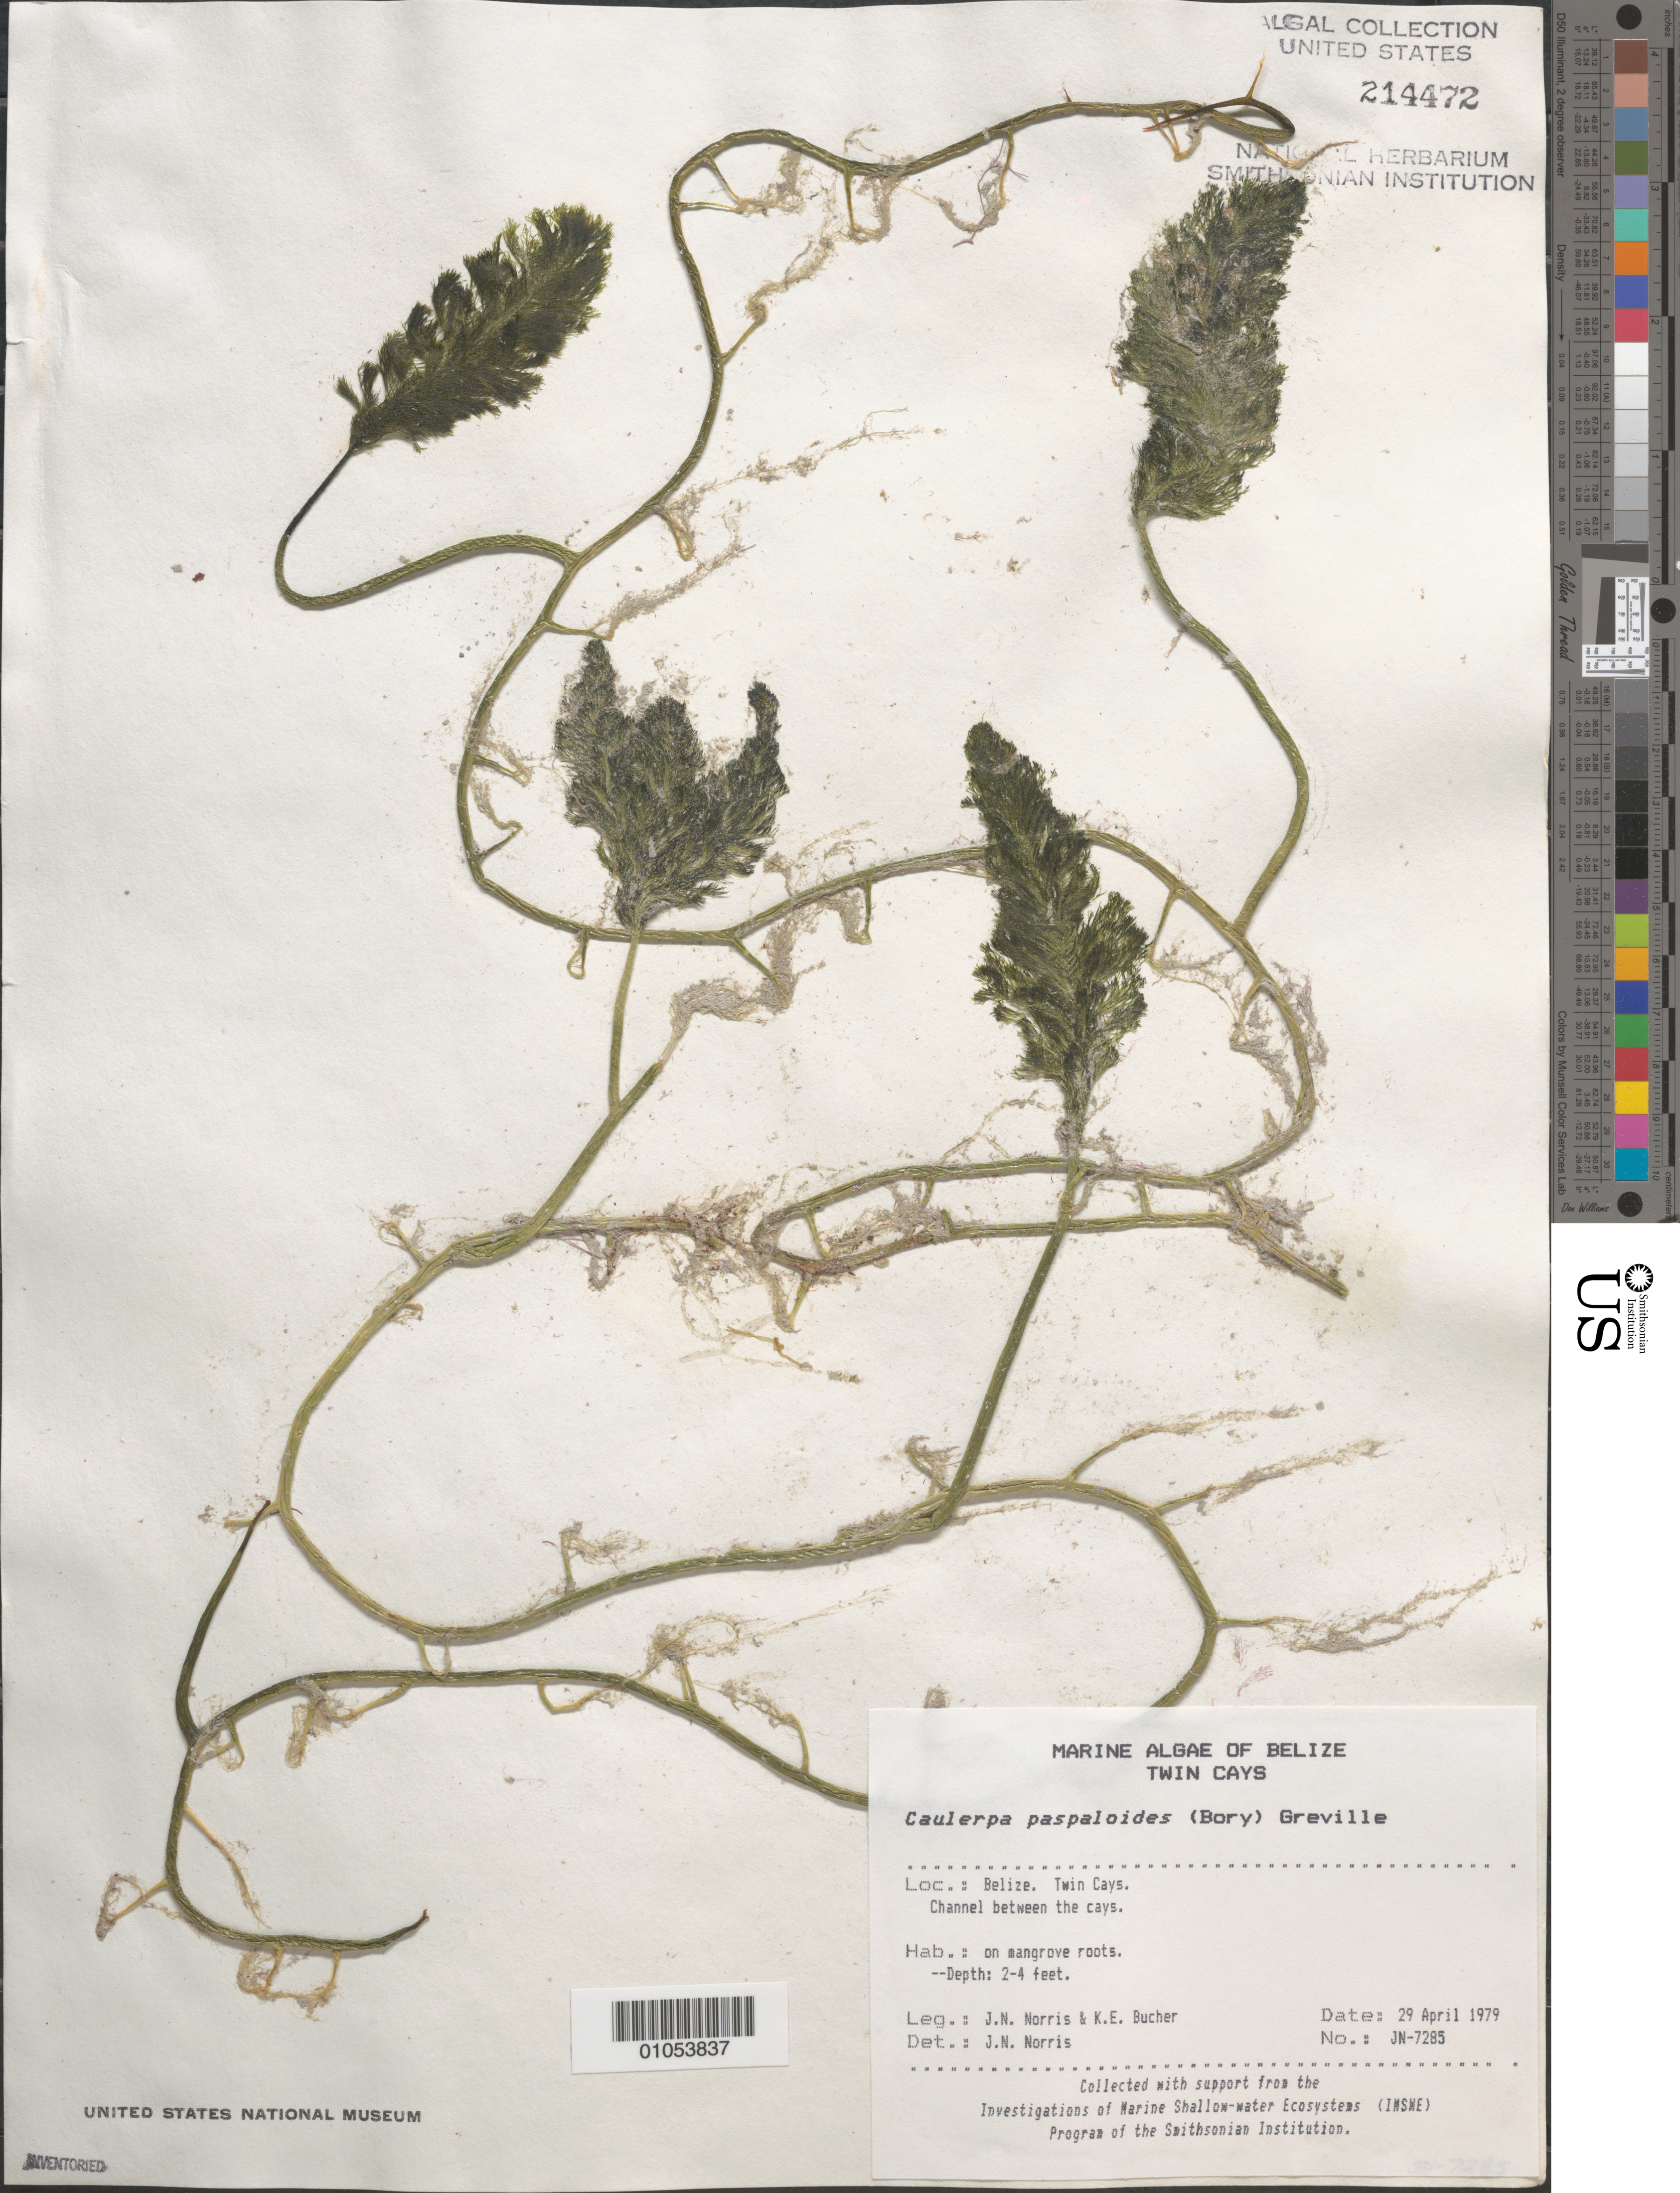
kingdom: Plantae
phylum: Chlorophyta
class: Ulvophyceae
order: Bryopsidales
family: Caulerpaceae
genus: Caulerpa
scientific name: Caulerpa paspaloides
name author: (Bory) Grev.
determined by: Norris, James N.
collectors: J. N. Norris & K. E. Bucher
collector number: JN-7285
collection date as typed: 29 Apr 1979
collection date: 1979-04-29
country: Belize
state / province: Stann Creek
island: Twin Cays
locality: Channel between Twin Cays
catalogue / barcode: US 214472